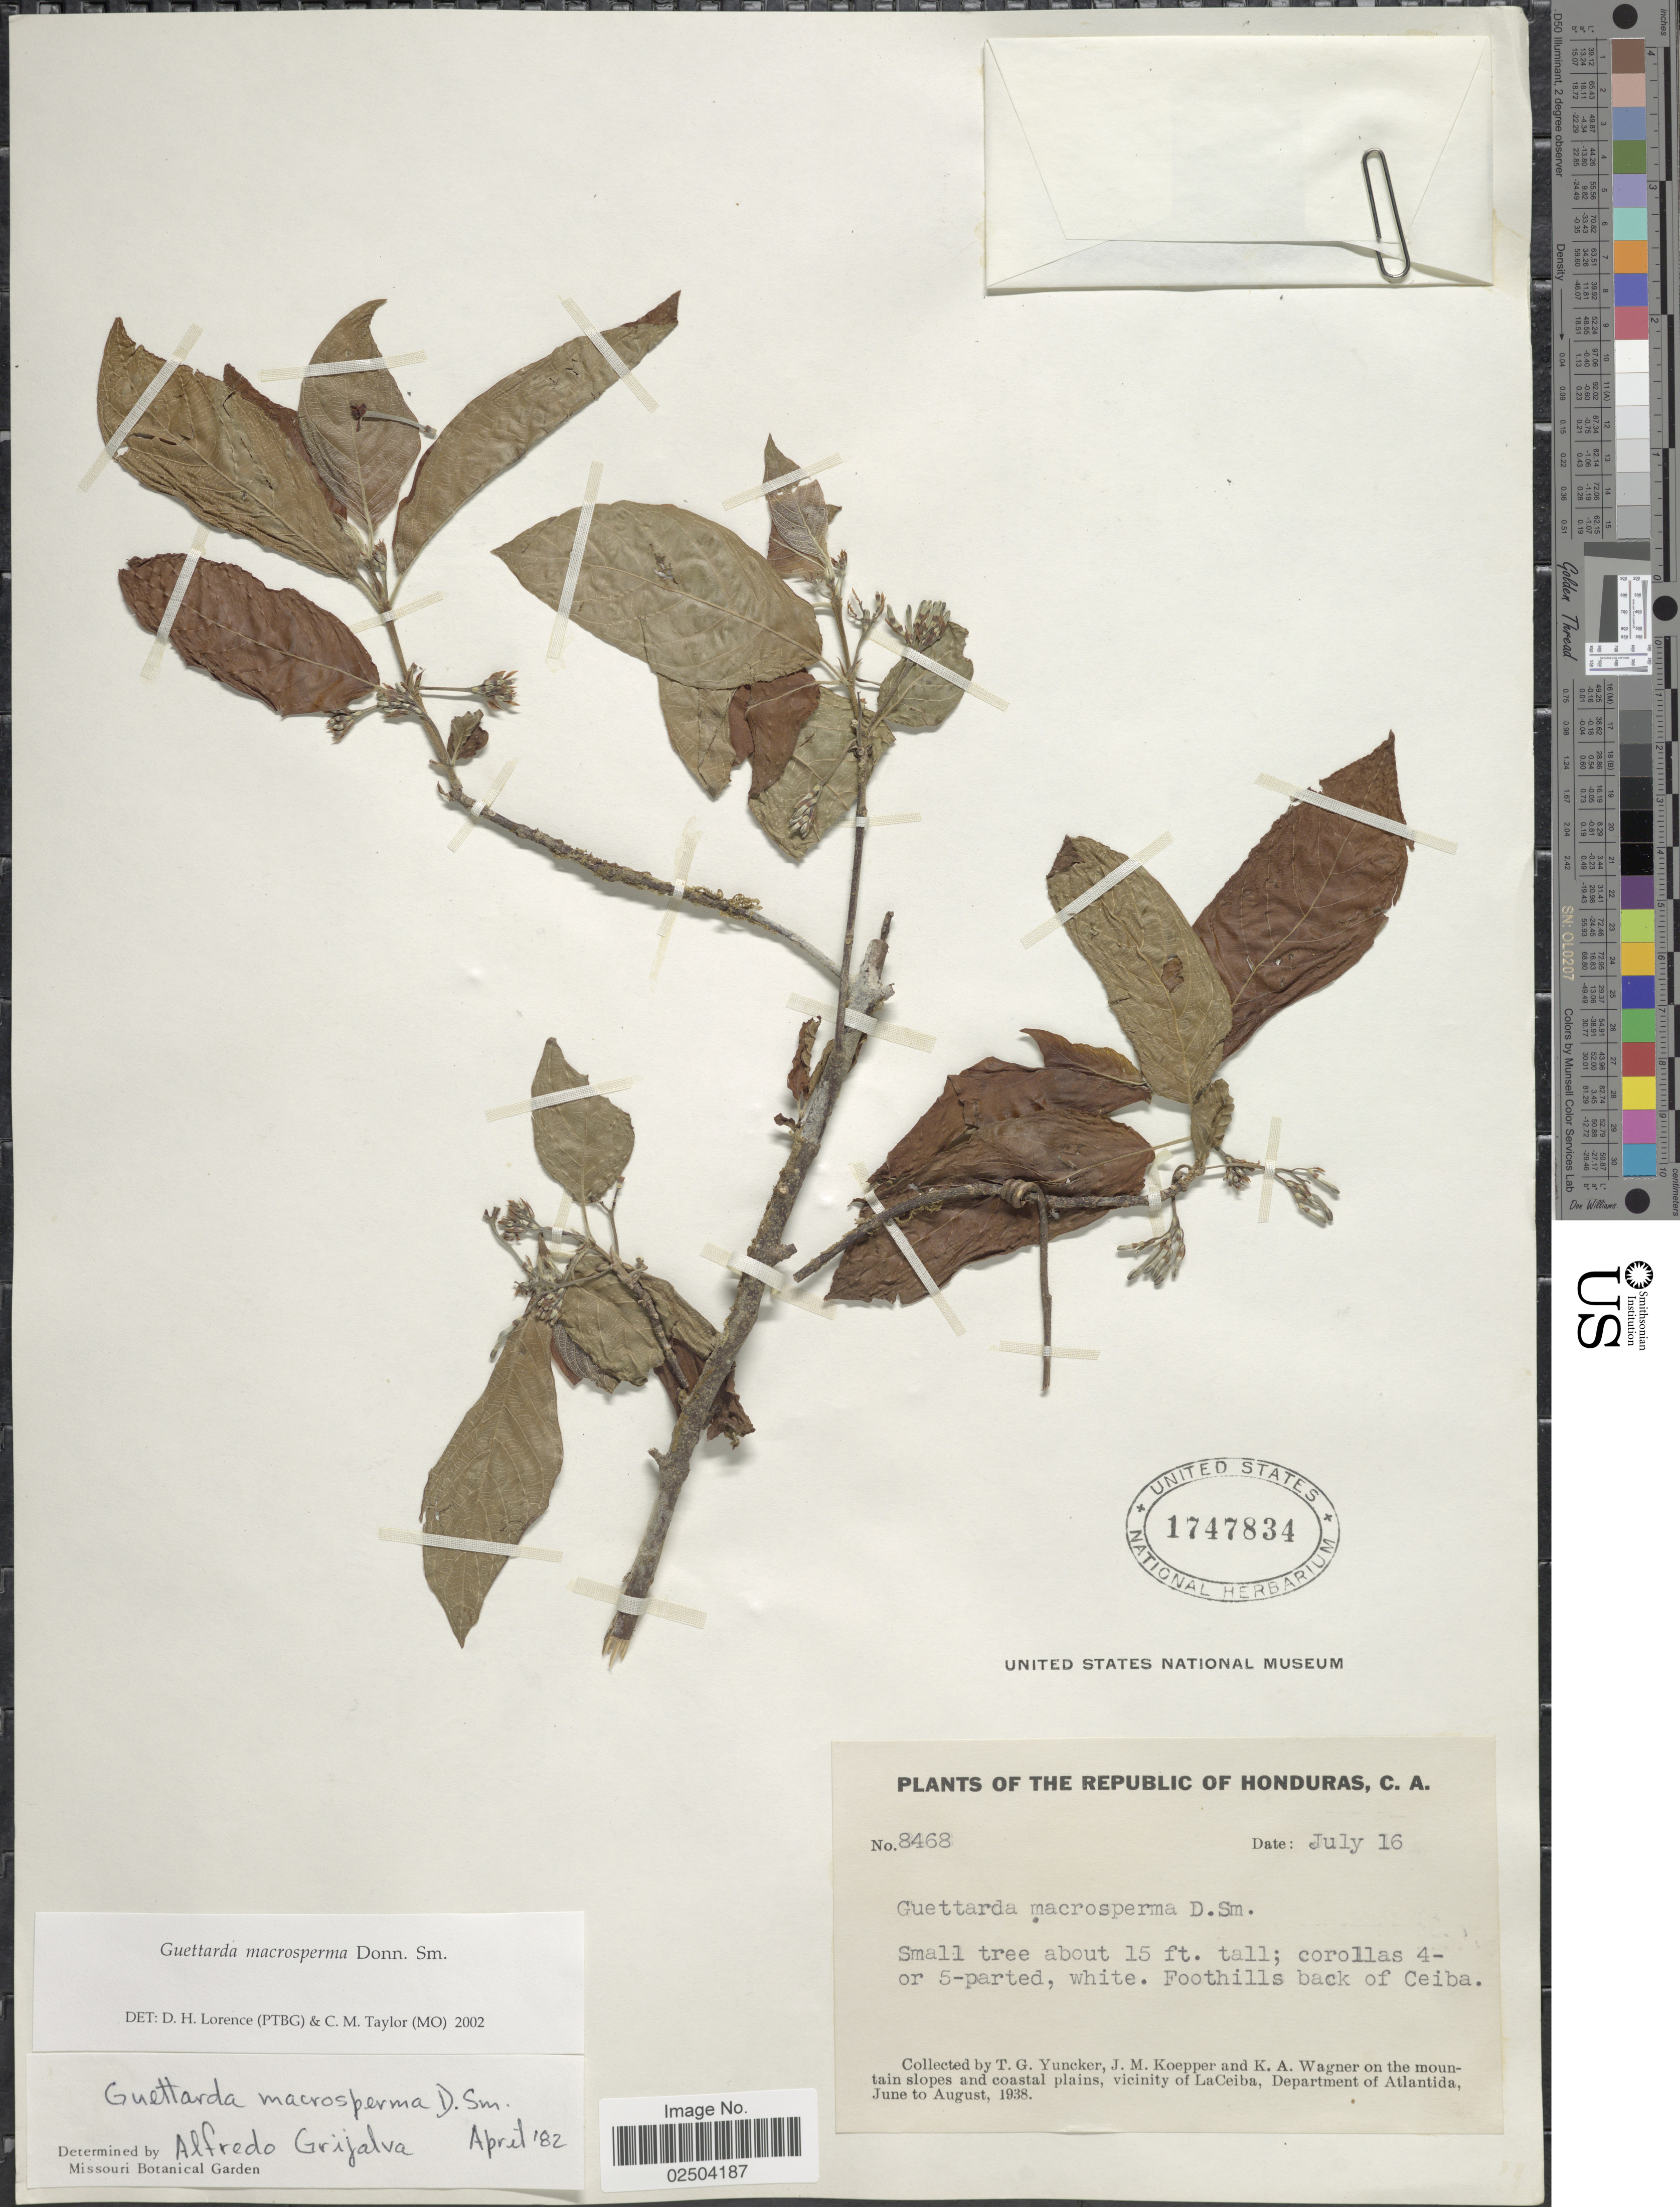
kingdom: Plantae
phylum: Tracheophyta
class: Magnoliopsida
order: Gentianales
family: Rubiaceae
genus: Guettarda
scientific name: Guettarda macrosperma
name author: Donn. Sm.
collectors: T. G. Yuncker, J. M. Koepper & K. A. Wagner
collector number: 8468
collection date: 1938-07-16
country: Honduras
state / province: Atlántida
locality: Republic of Honduras. On the mountain slopes and coastal plains, vicinity of LaCeiba, Department of Atlantida.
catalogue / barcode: US 1747834